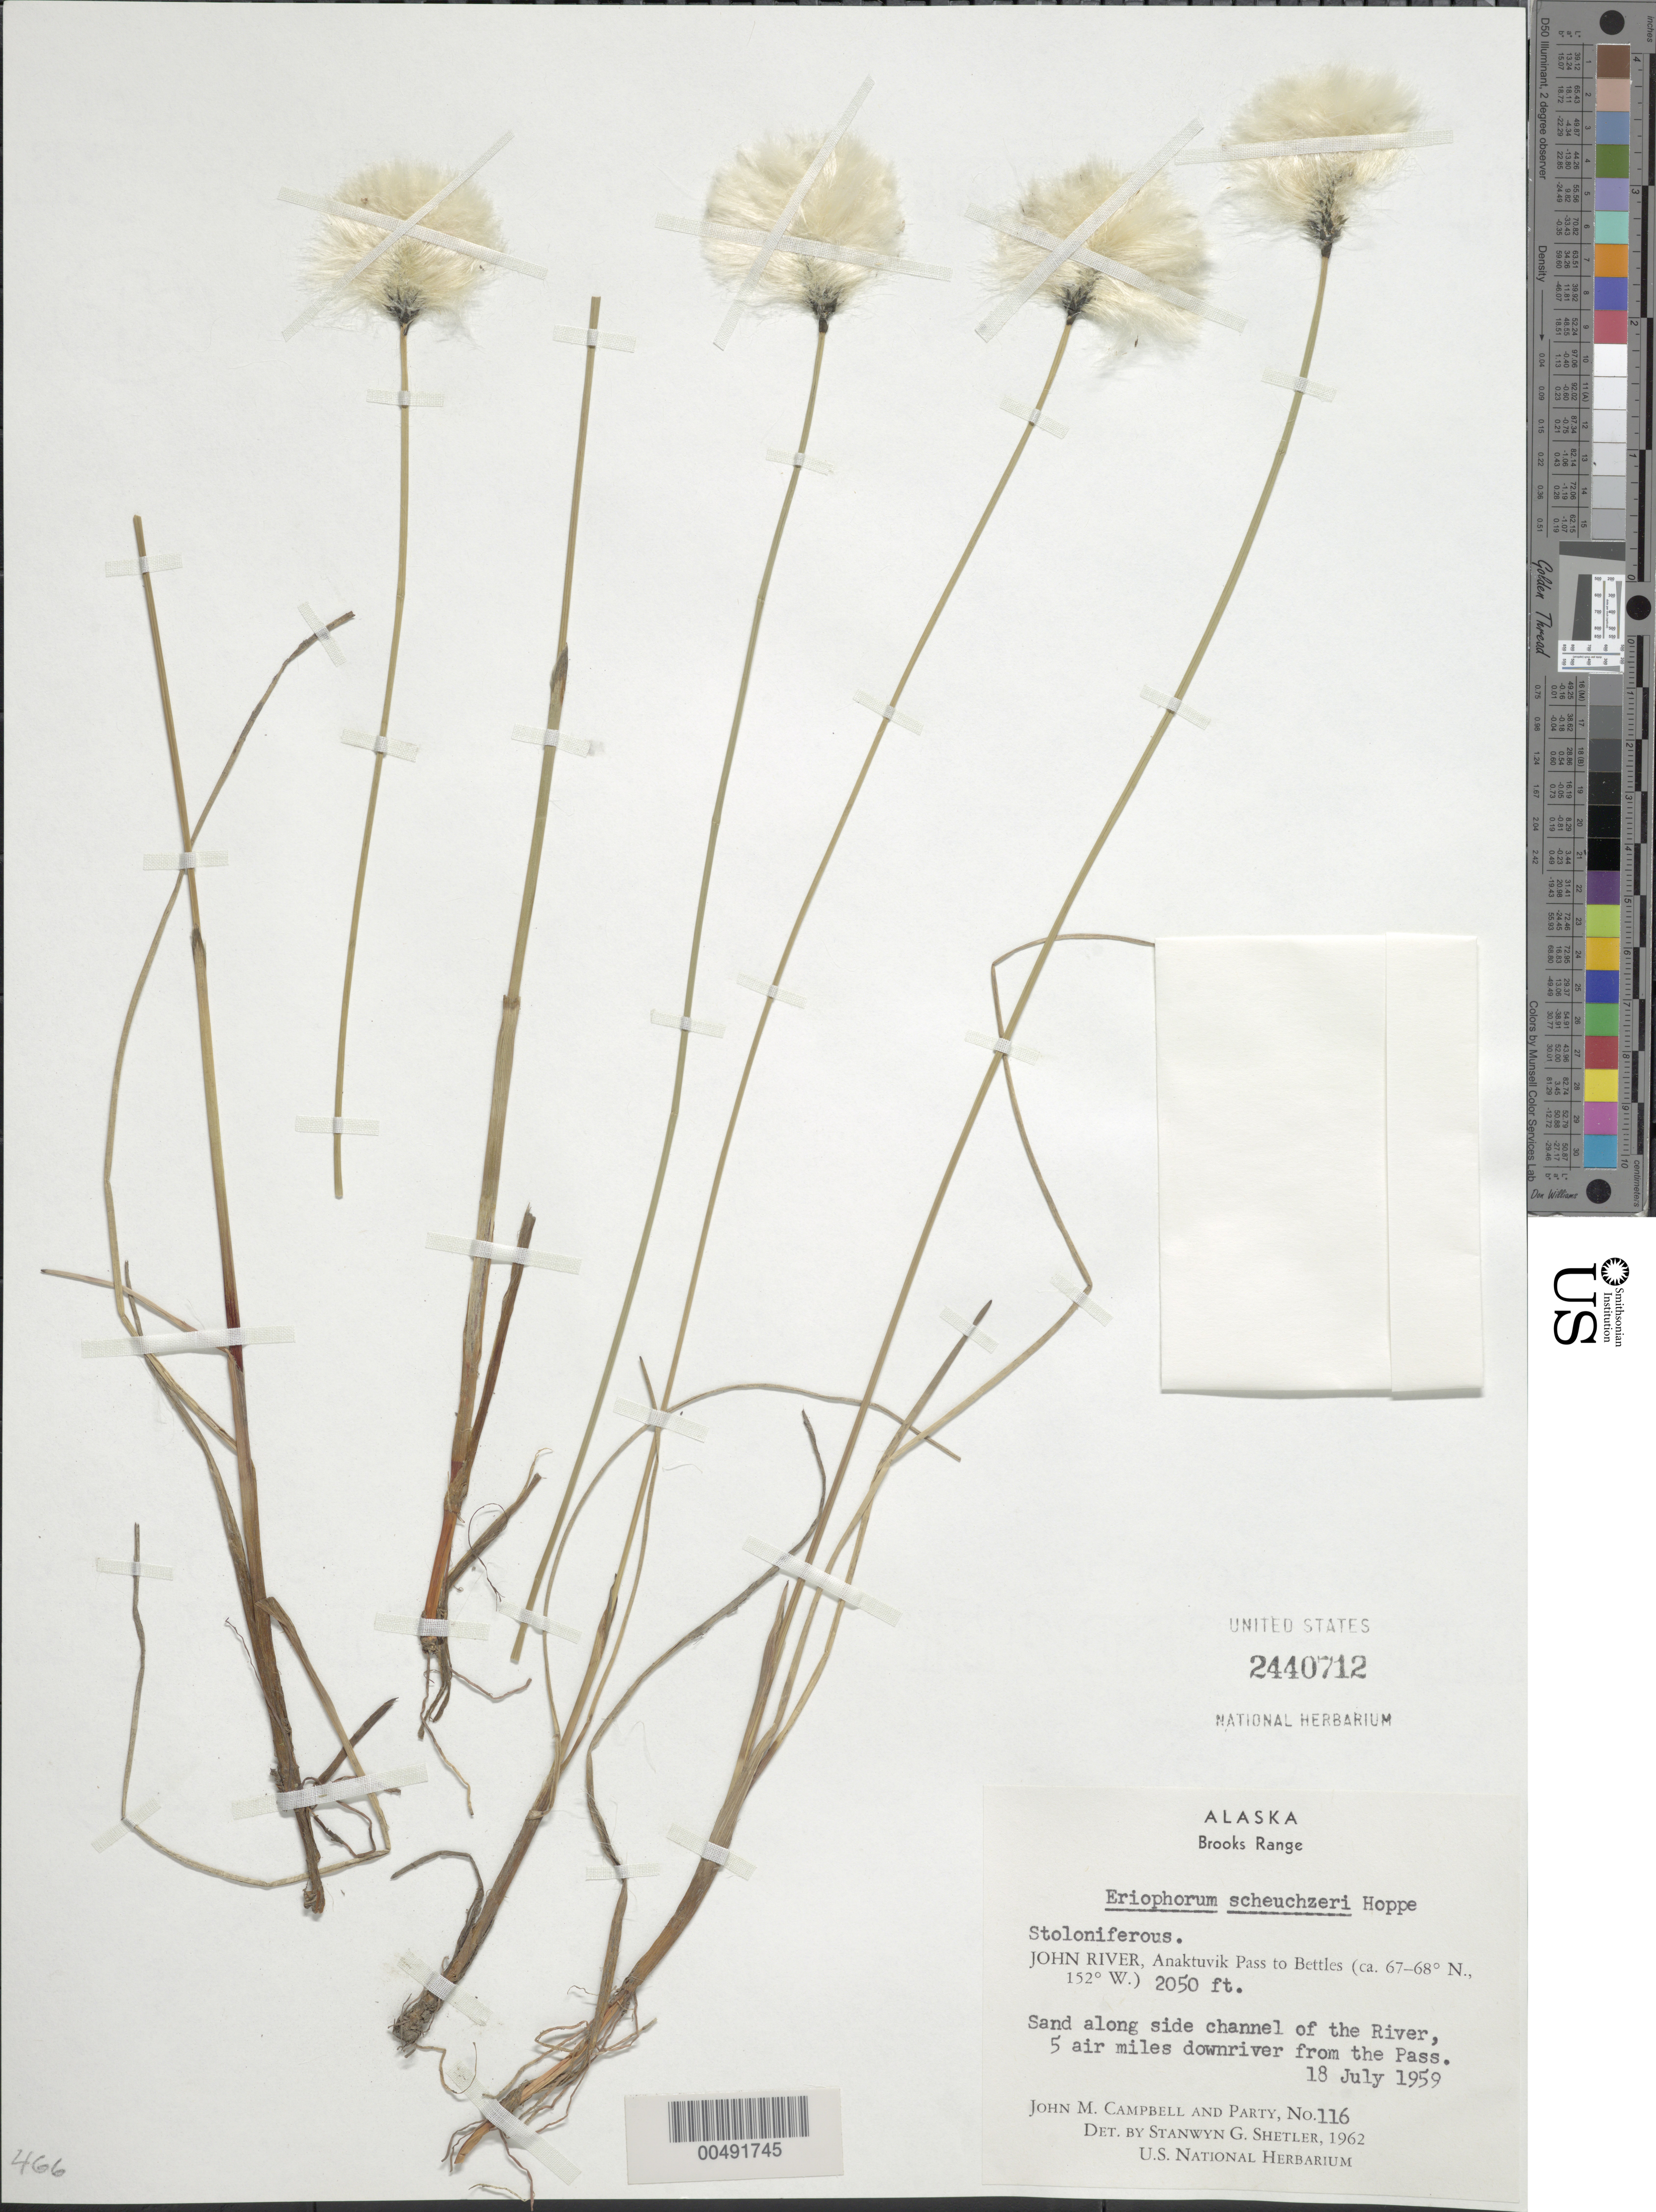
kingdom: Plantae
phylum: Tracheophyta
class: Liliopsida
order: Poales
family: Cyperaceae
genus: Eriophorum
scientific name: Eriophorum scheuchzeri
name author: Hoppe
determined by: Shetler, Stanwyn G., (US), NMNH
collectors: J. M. Campbell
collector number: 116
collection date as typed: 18 Jul 1959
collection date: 1959-07-18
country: United States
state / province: Alaska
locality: Brooks Range, John River, 5 mi. downriver from the Anaktuvuk Pass to Bettles (lat/long recorded as: lat=::: long=152:0:0:W)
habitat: sand along side channel of the River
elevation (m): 625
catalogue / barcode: US 2440712